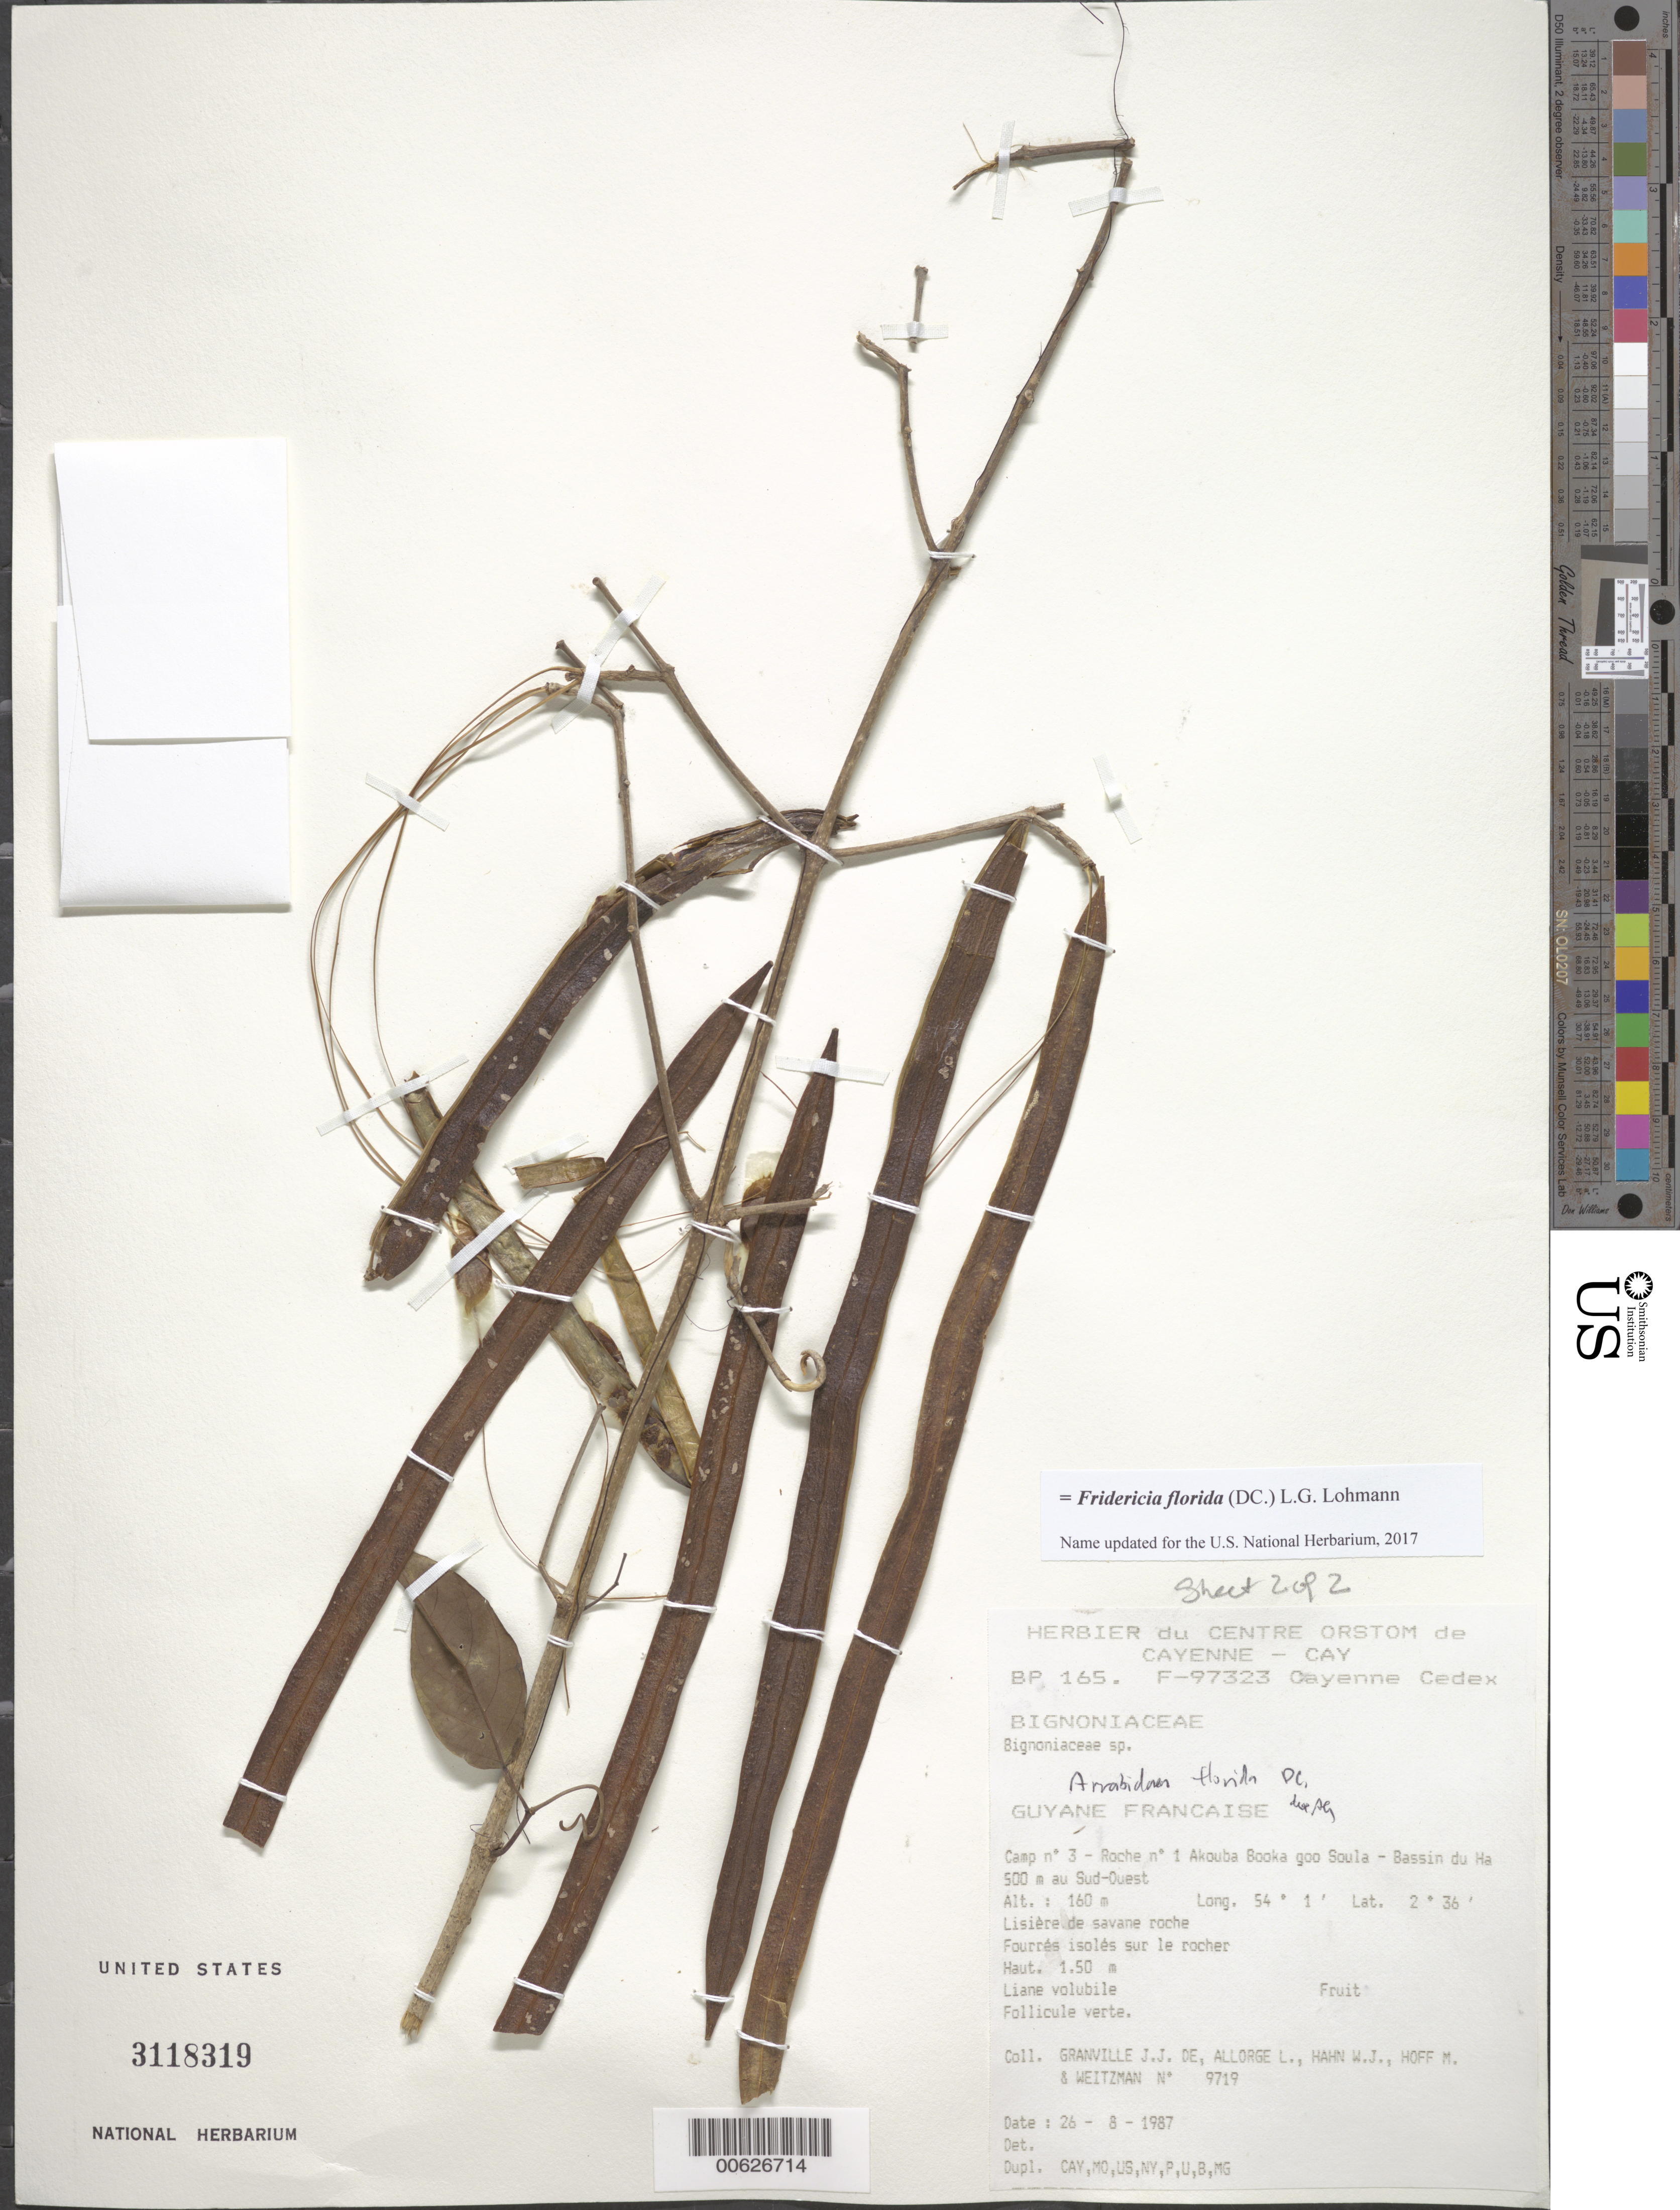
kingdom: Plantae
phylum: Tracheophyta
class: Magnoliopsida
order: Lamiales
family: Bignoniaceae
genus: Fridericia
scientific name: Fridericia florida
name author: (DC.) L.G. Lohmann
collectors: J.-J. de Granville, L. Allorge, W. J. Hahn, M. Hoff & Weitzman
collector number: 9719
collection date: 1987-08-26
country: French Guiana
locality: Guyane Francaise. Camp n° 3 - Roche n° 1 Akouba Booka goo Soula - Bassin du Ha 500 m au Sud-Ouest.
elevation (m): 160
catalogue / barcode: US 3118319